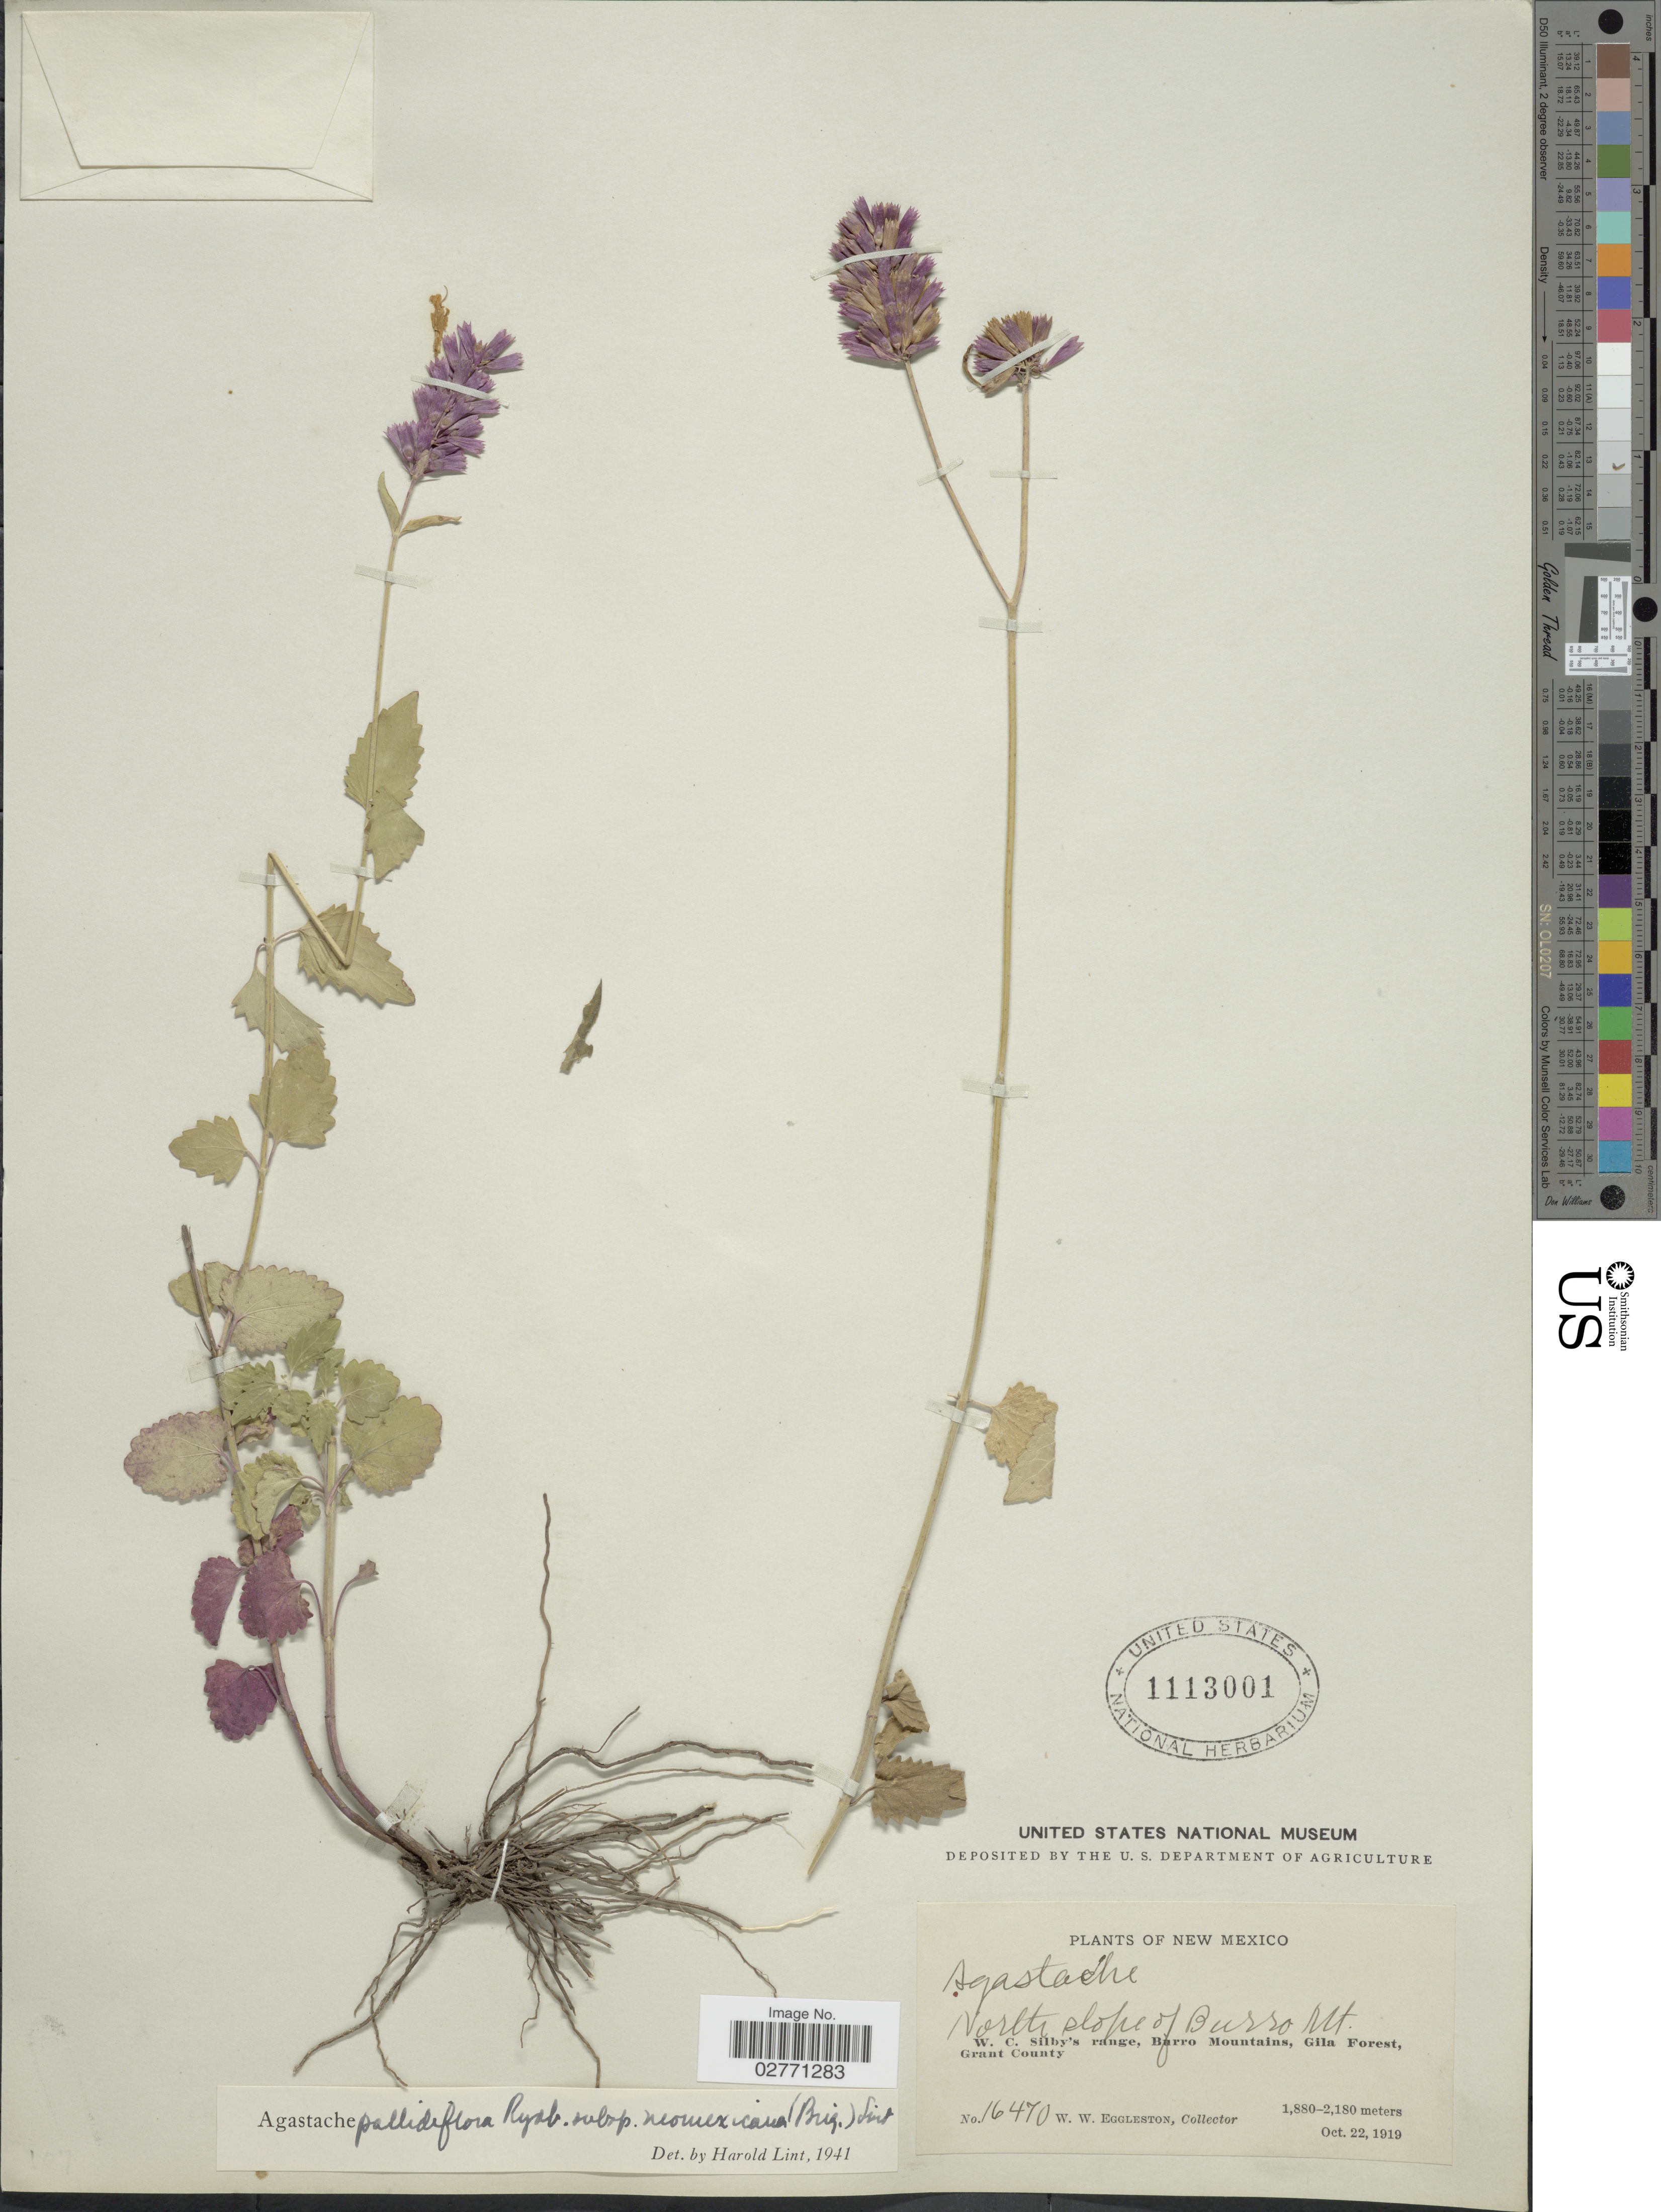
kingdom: Plantae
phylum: Tracheophyta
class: Magnoliopsida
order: Lamiales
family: Lamiaceae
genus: Agastache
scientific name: Agastache pallidiflora subsp. neomexicana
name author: (Briq.) Lint & Epling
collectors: W. W. Eggleston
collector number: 16470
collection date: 1919-10-22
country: United States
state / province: New Mexico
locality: North slope of Burro Mt. W.C. Silby's range, Barro Mountains, Gila Forest, Grant County.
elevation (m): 1880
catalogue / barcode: US 1113001